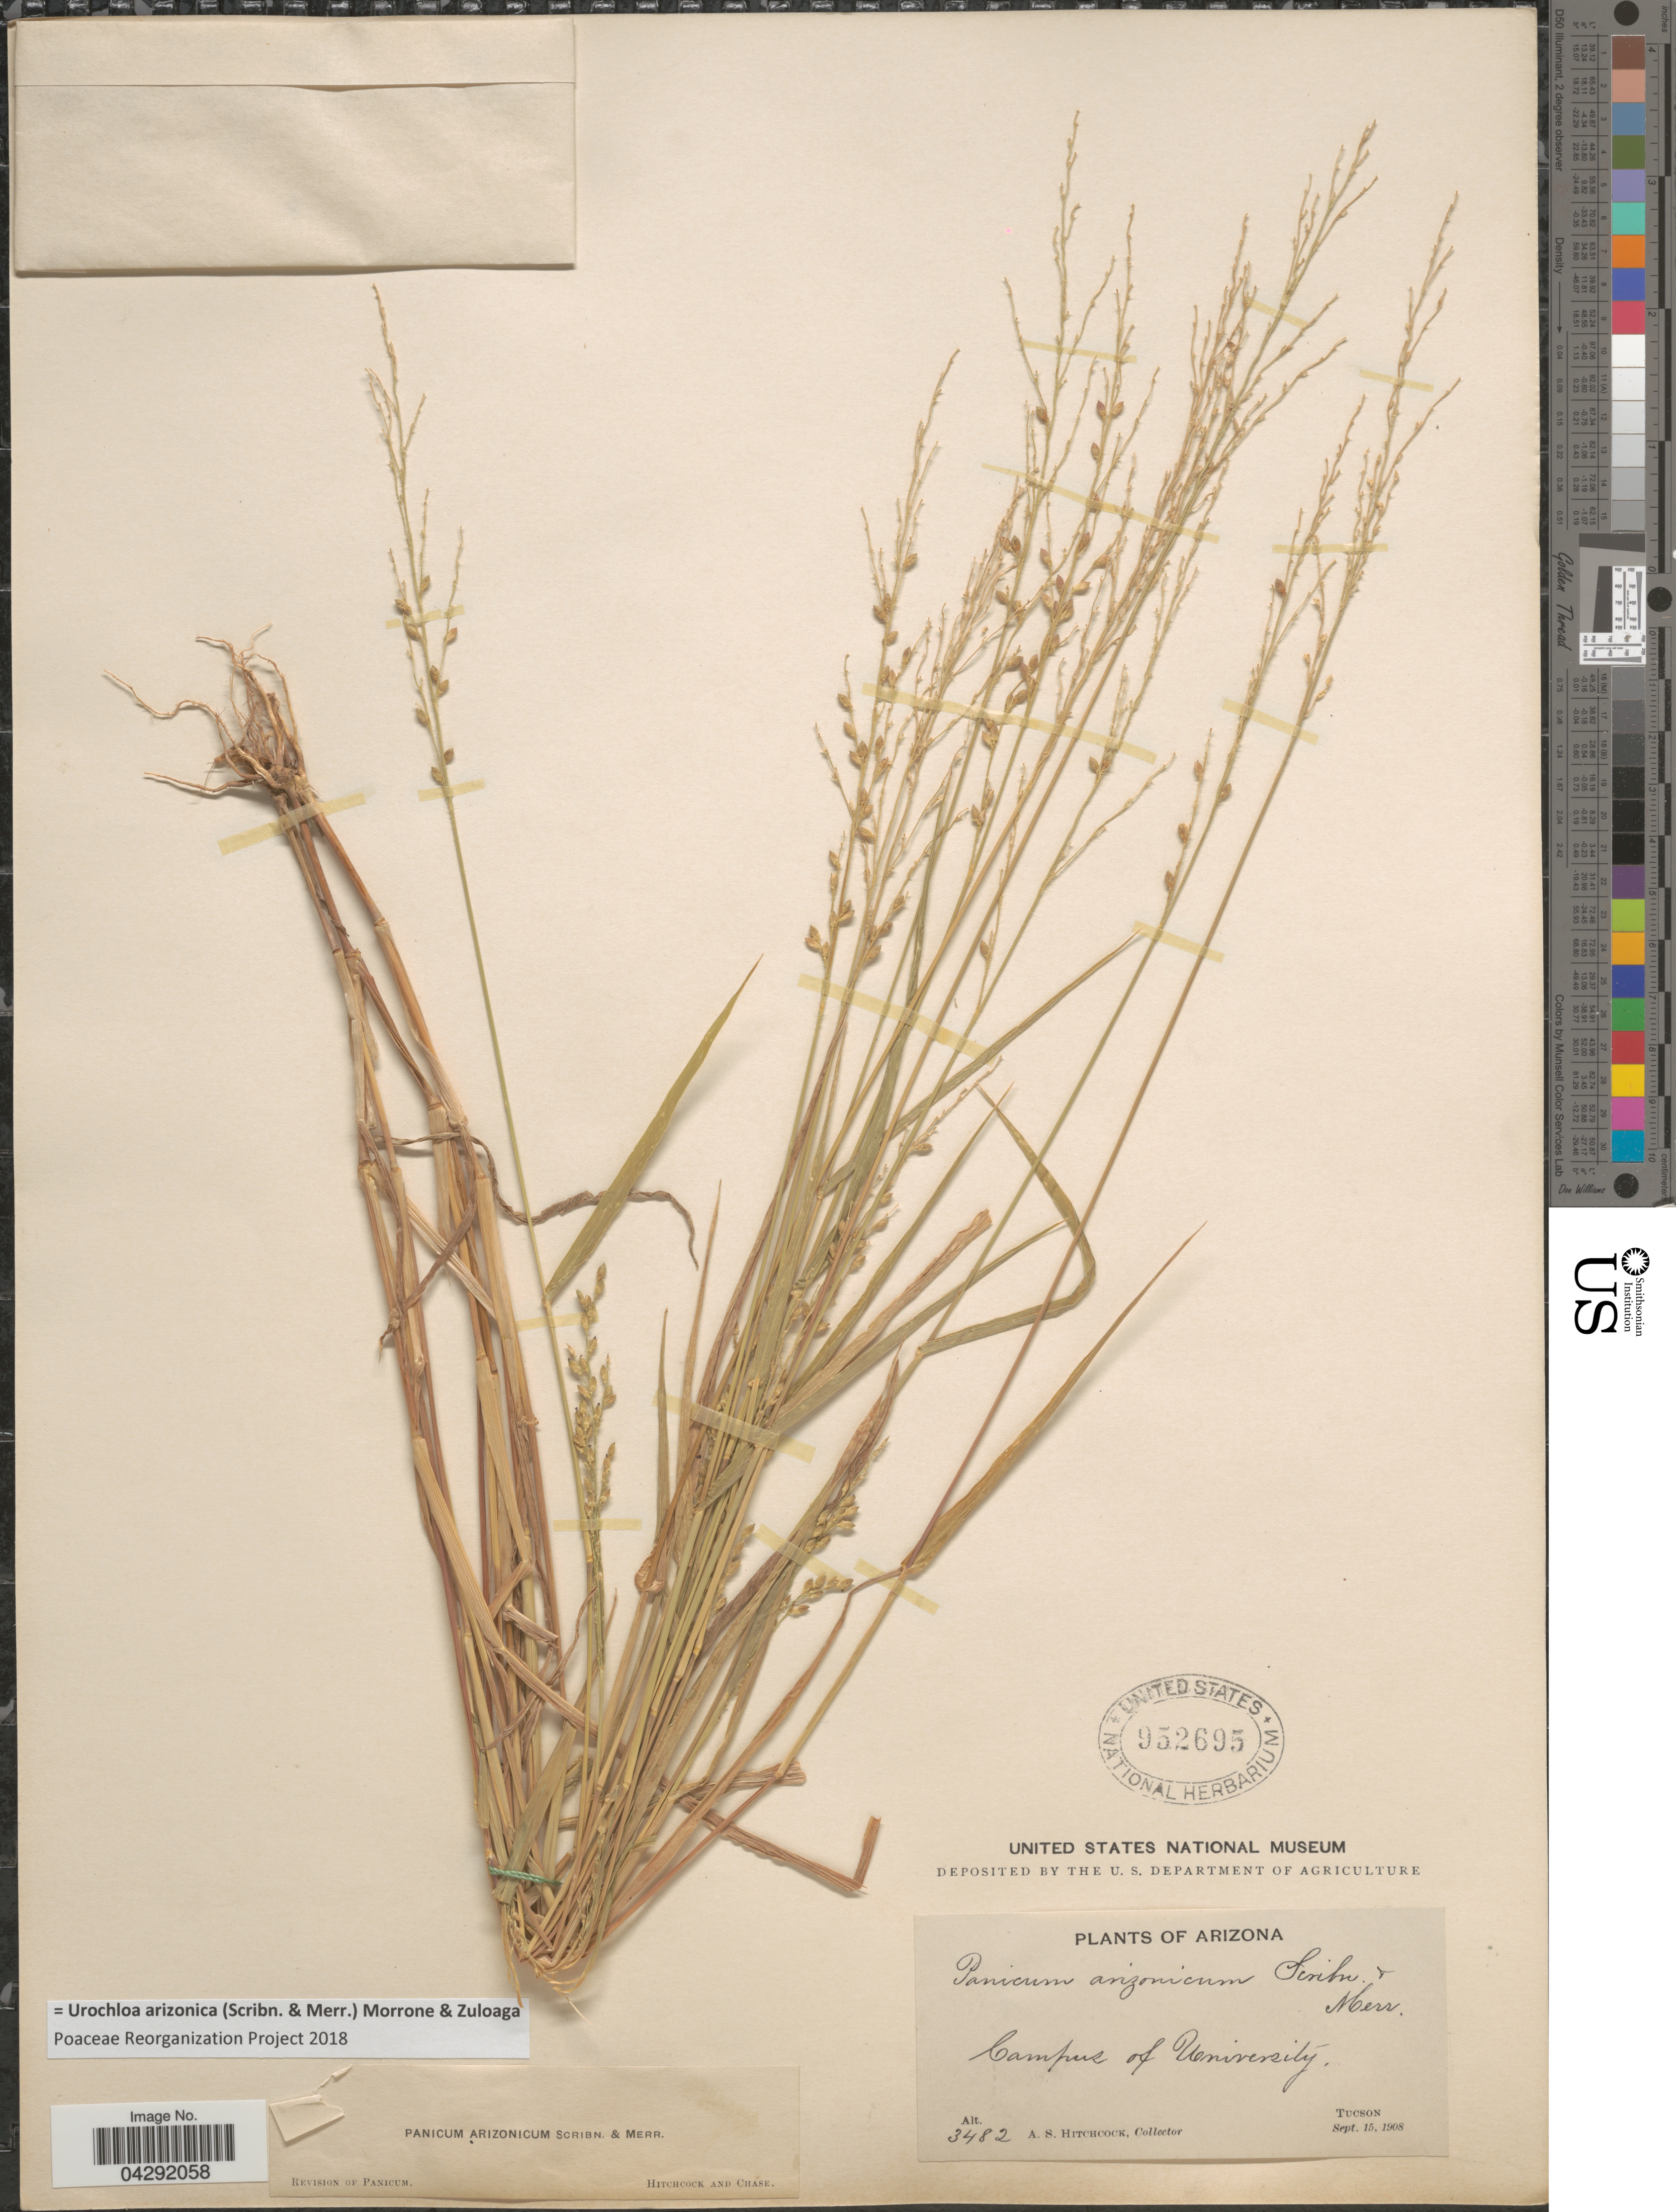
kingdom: Plantae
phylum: Tracheophyta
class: Liliopsida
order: Poales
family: Poaceae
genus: Urochloa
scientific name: Urochloa arizonica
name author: (Scribn. & Merr.) Morrone & Zuloaga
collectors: A. S. Hitchcock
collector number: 3482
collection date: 1908-09-15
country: United States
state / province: Arizona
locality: Campus of University, Tucson.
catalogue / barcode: US 952695